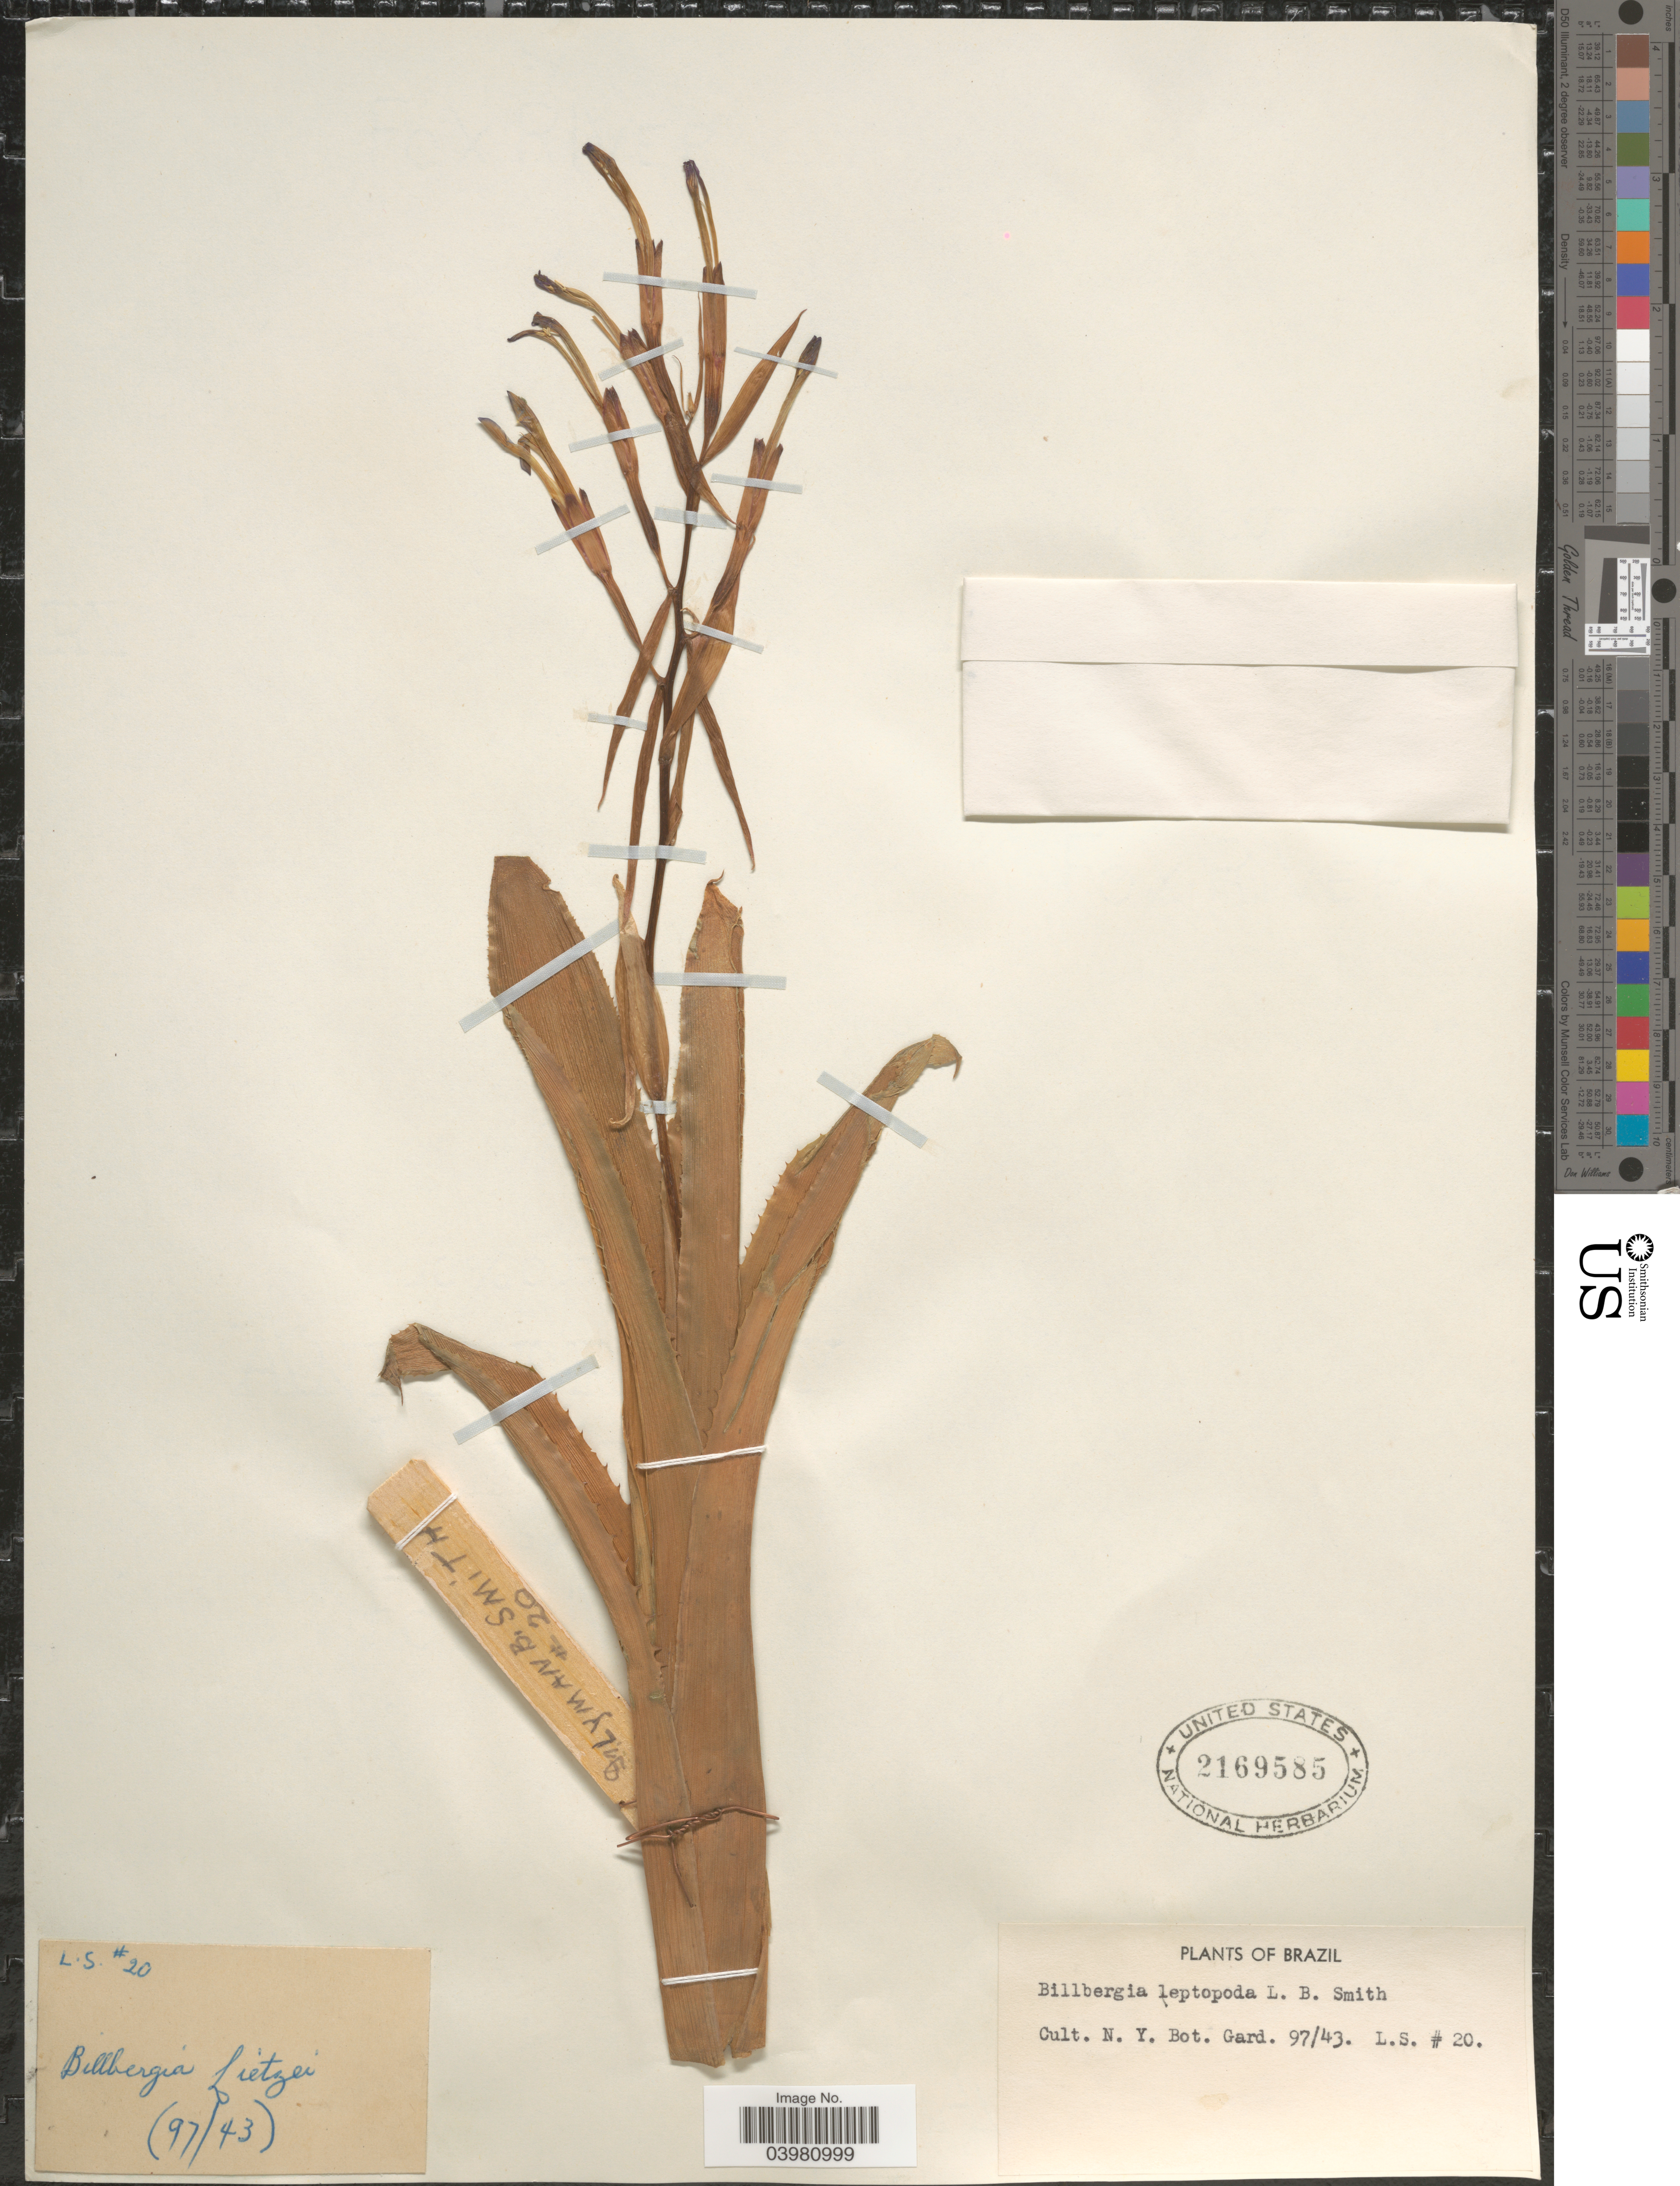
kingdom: Plantae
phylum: Tracheophyta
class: Liliopsida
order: Poales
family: Bromeliaceae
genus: Billbergia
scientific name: Billbergia leptopoda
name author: L.B. Sm.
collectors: L. S.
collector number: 20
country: United States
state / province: New York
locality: N.Y. Bot. Gard. 97/43.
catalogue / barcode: US 2169585